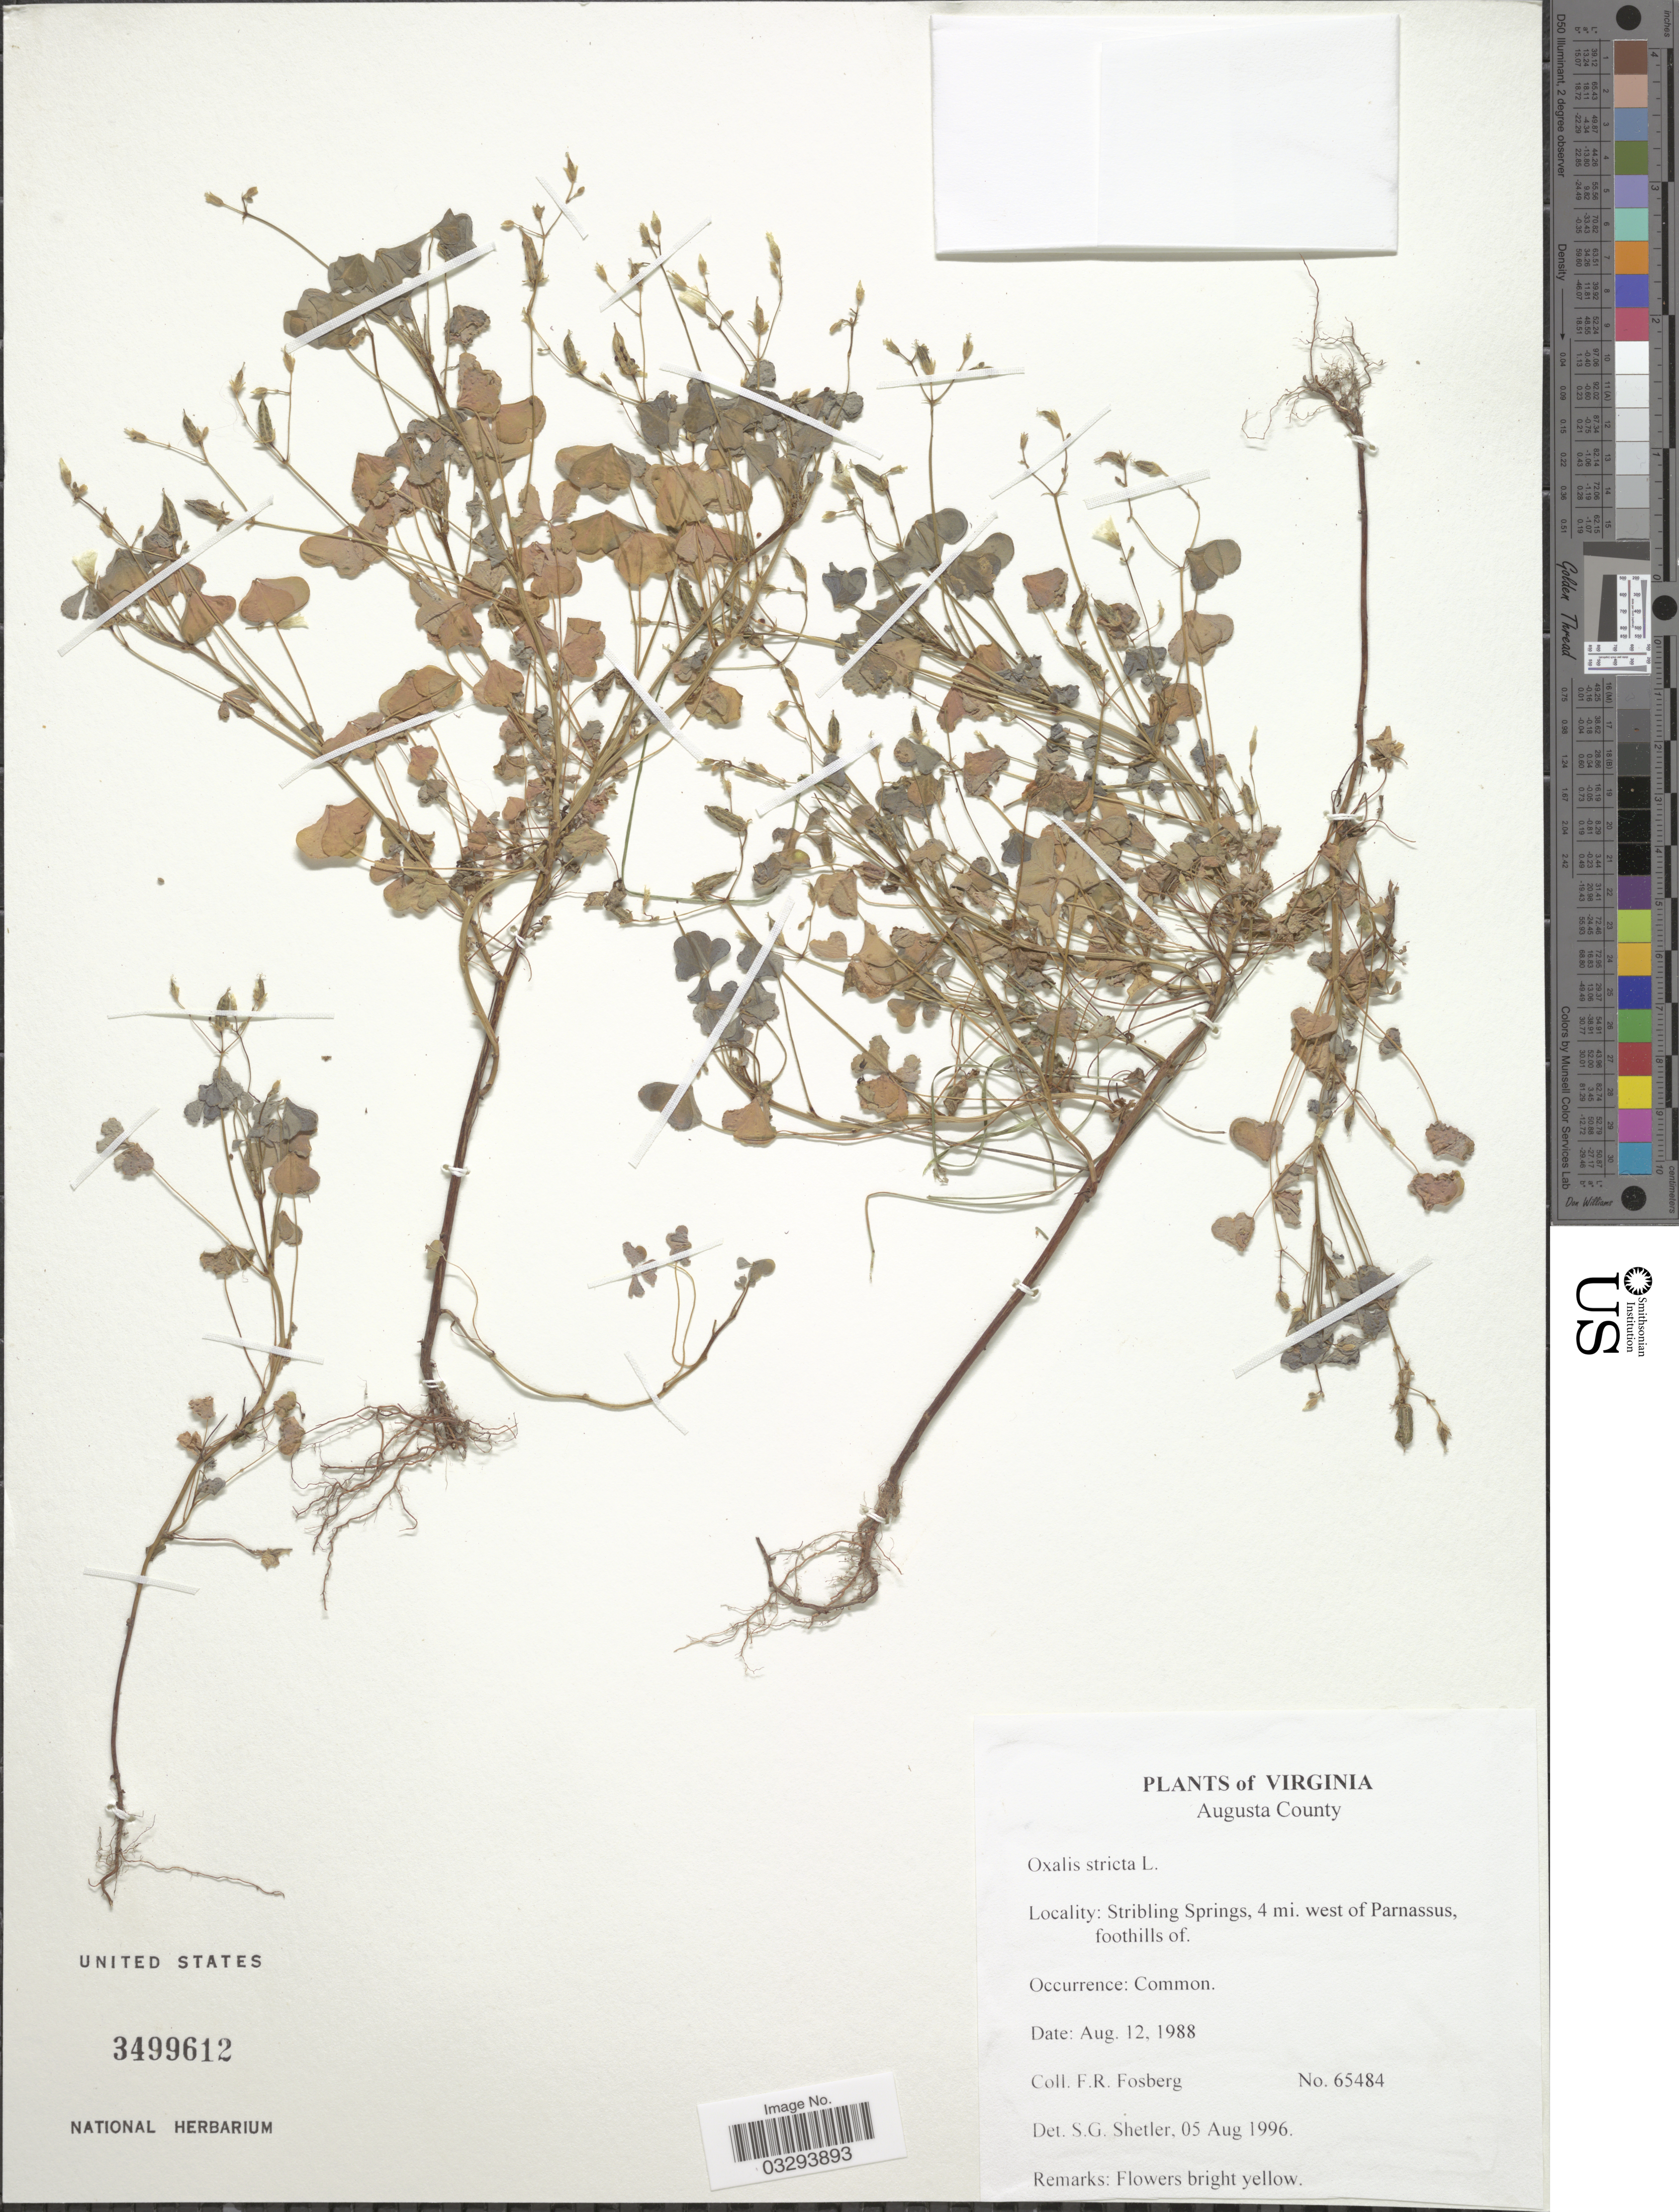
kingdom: Plantae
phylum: Tracheophyta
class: Magnoliopsida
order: Oxalidales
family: Oxalidaceae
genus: Oxalis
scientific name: Oxalis stricta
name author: L.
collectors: F. R. Fosberg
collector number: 65484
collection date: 1988-08-12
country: United States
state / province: Virginia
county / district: Augusta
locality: Augusta County. Stribling Springs, 4 mi. west of Parnassus, foothills of.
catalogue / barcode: US 3499612